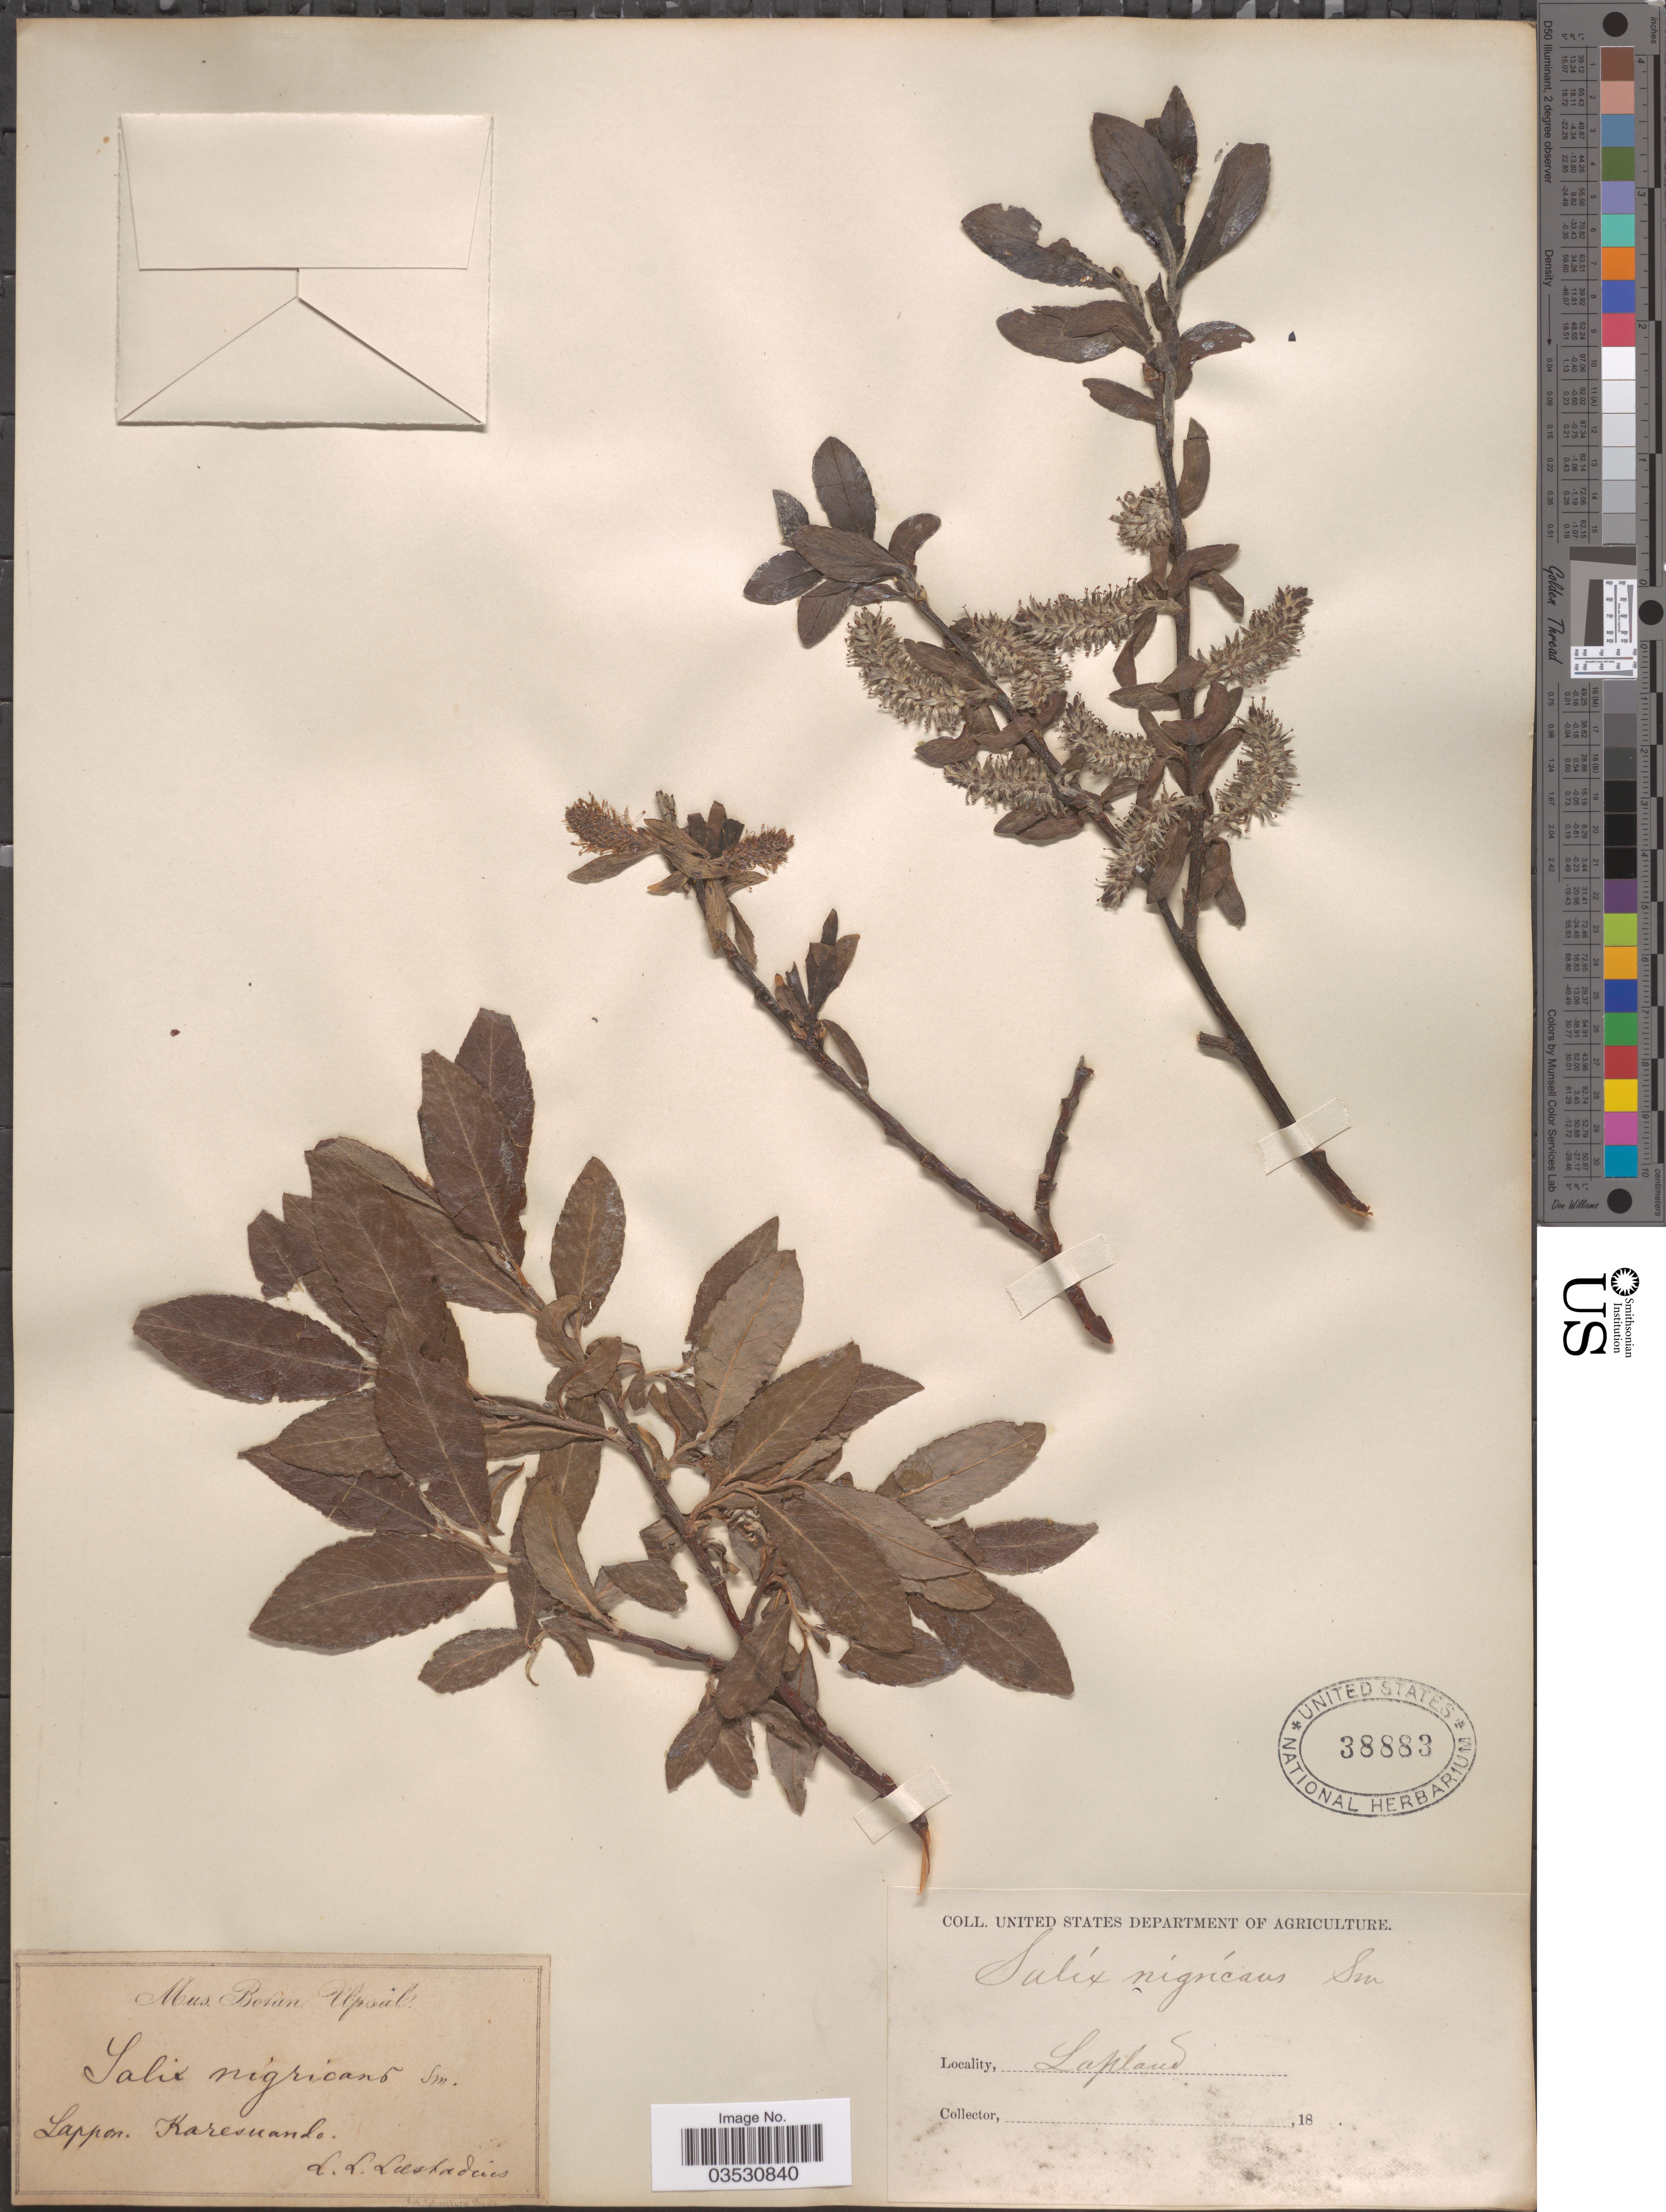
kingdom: Plantae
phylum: Tracheophyta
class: Magnoliopsida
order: Malpighiales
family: Salicaceae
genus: Salix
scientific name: Salix nigricans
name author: Sm.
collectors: L. L. Laestadius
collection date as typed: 18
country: Sweden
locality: Lapland. Lappon. Karesuando.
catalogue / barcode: US 38883